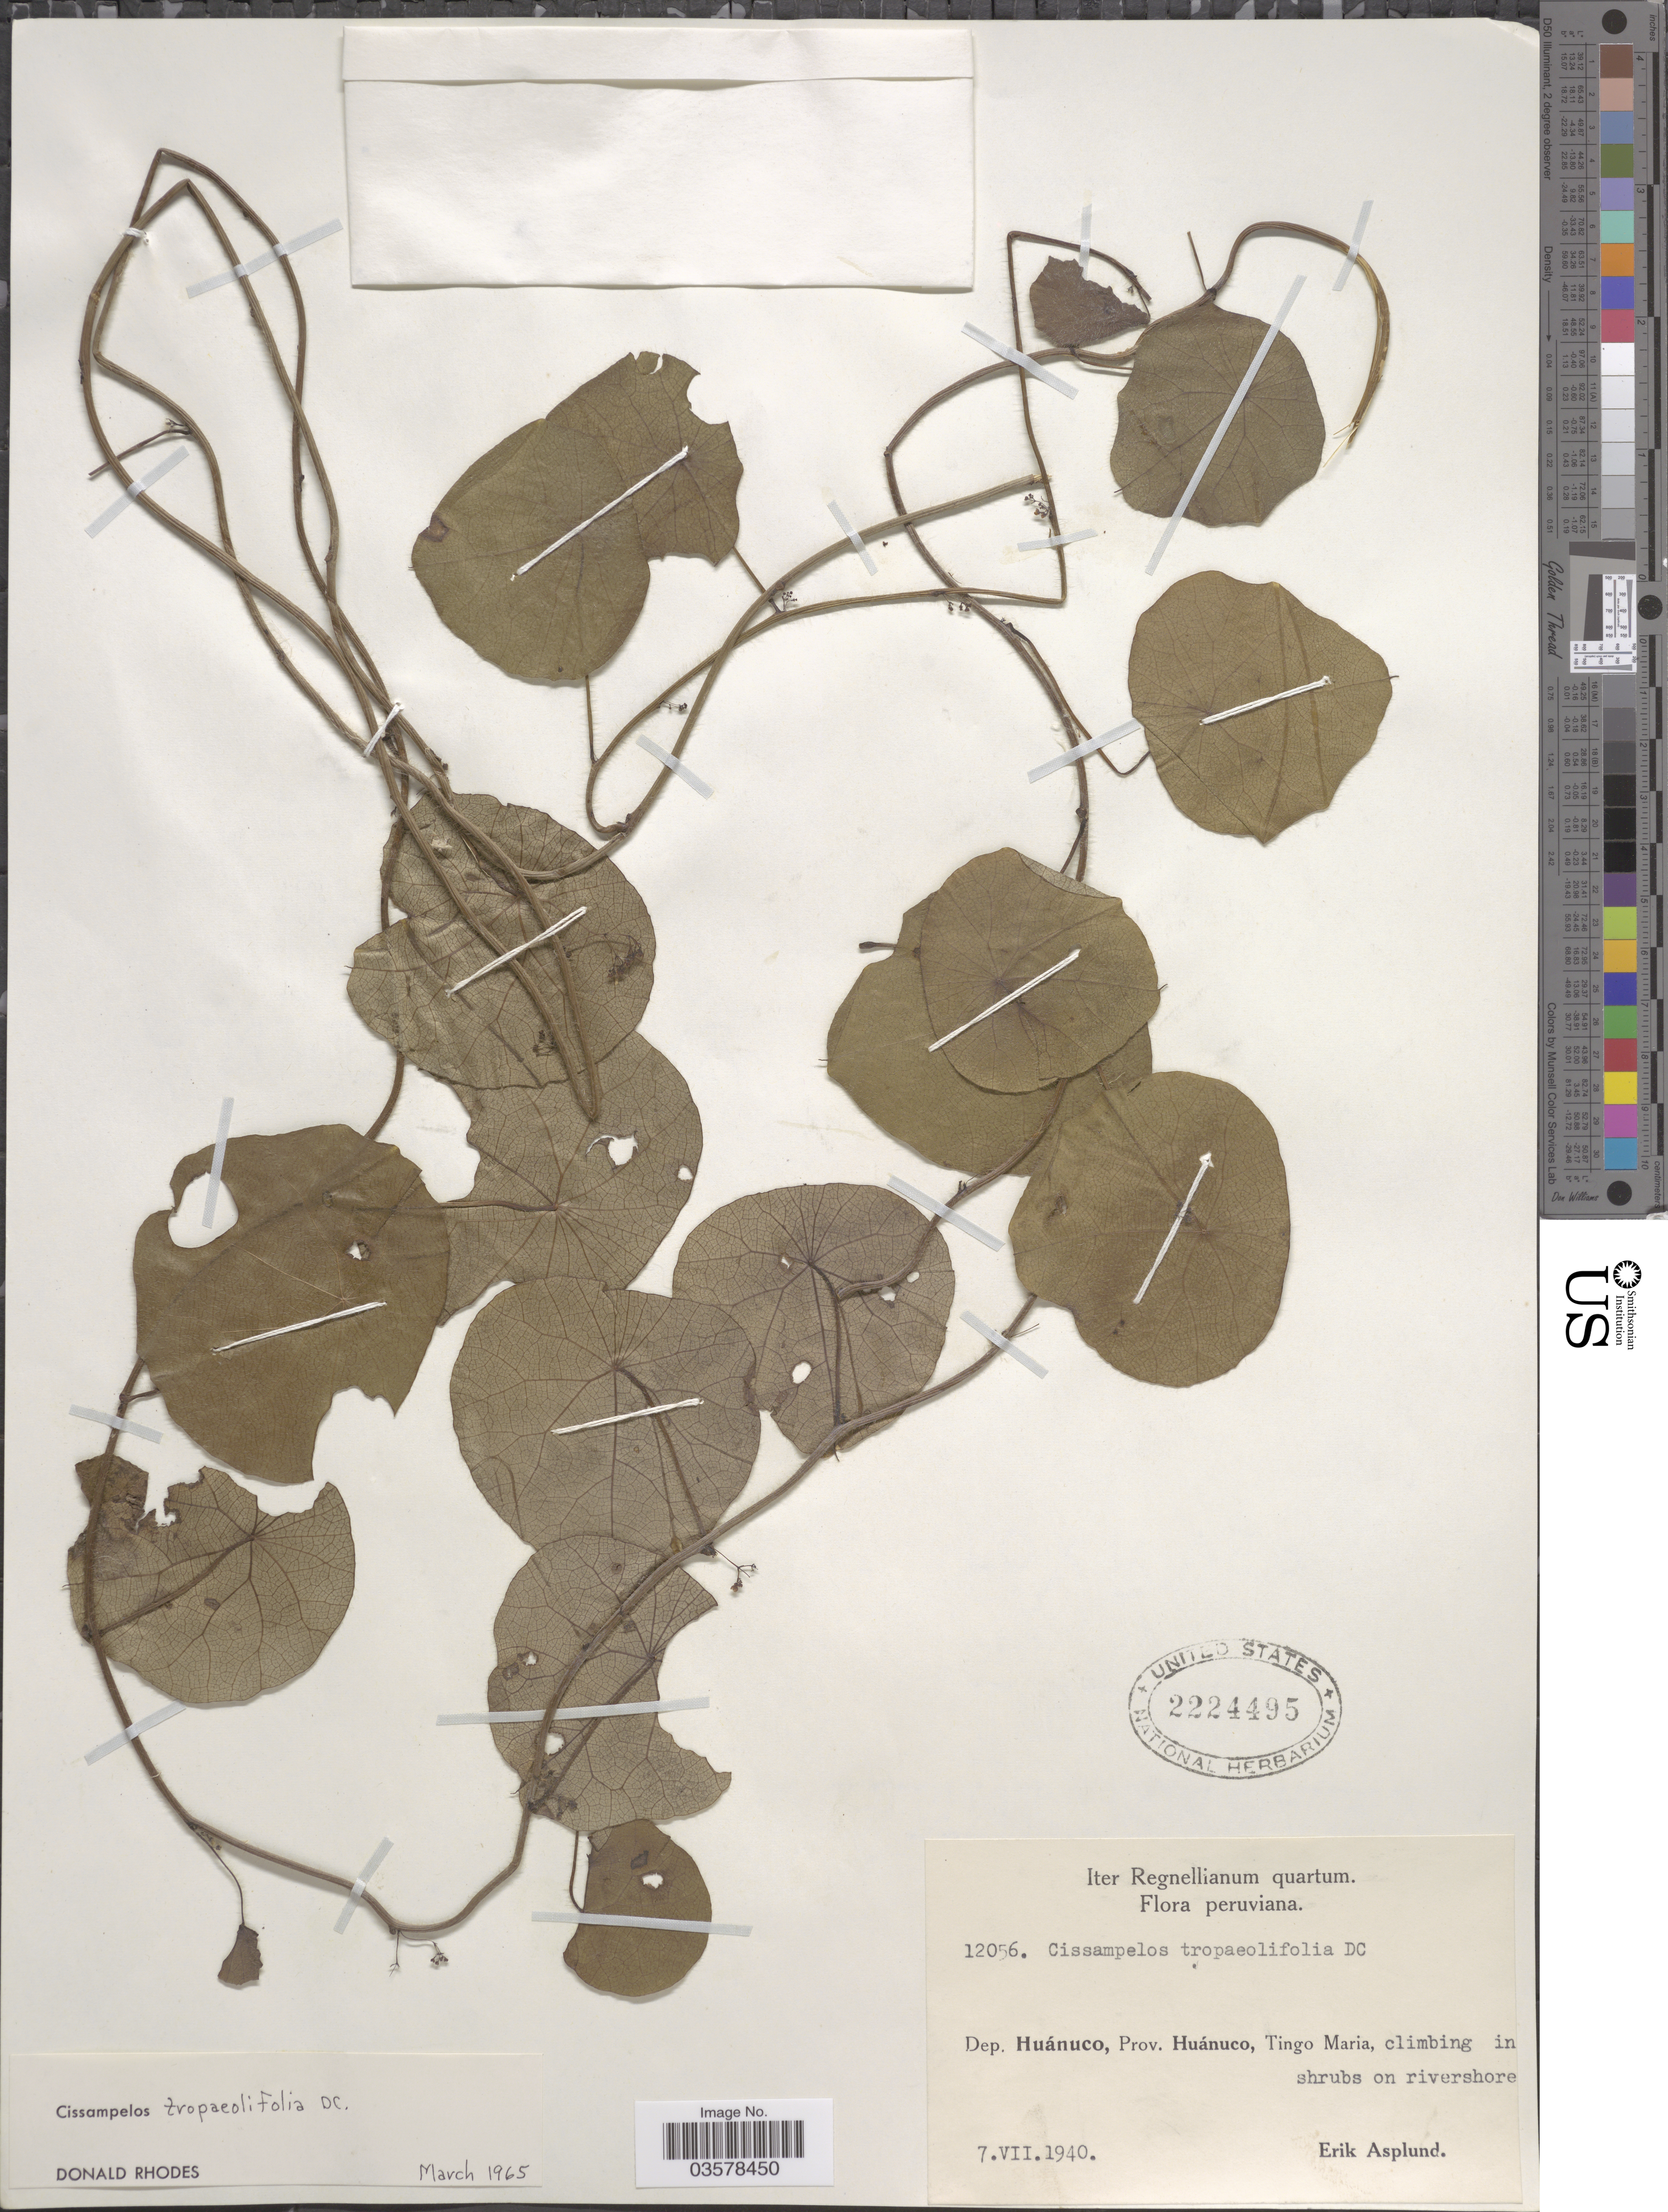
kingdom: Plantae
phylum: Tracheophyta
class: Magnoliopsida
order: Ranunculales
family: Menispermaceae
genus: Cissampelos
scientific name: Cissampelos tropaeolifolia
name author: DC.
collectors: E. Asplund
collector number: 12056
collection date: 1940-07-07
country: Peru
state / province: Huánuco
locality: Dep. Huánuco, Prov. Huánuco, Tingo Maria, climbing in shrubs on rivershore.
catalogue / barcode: US 2224495